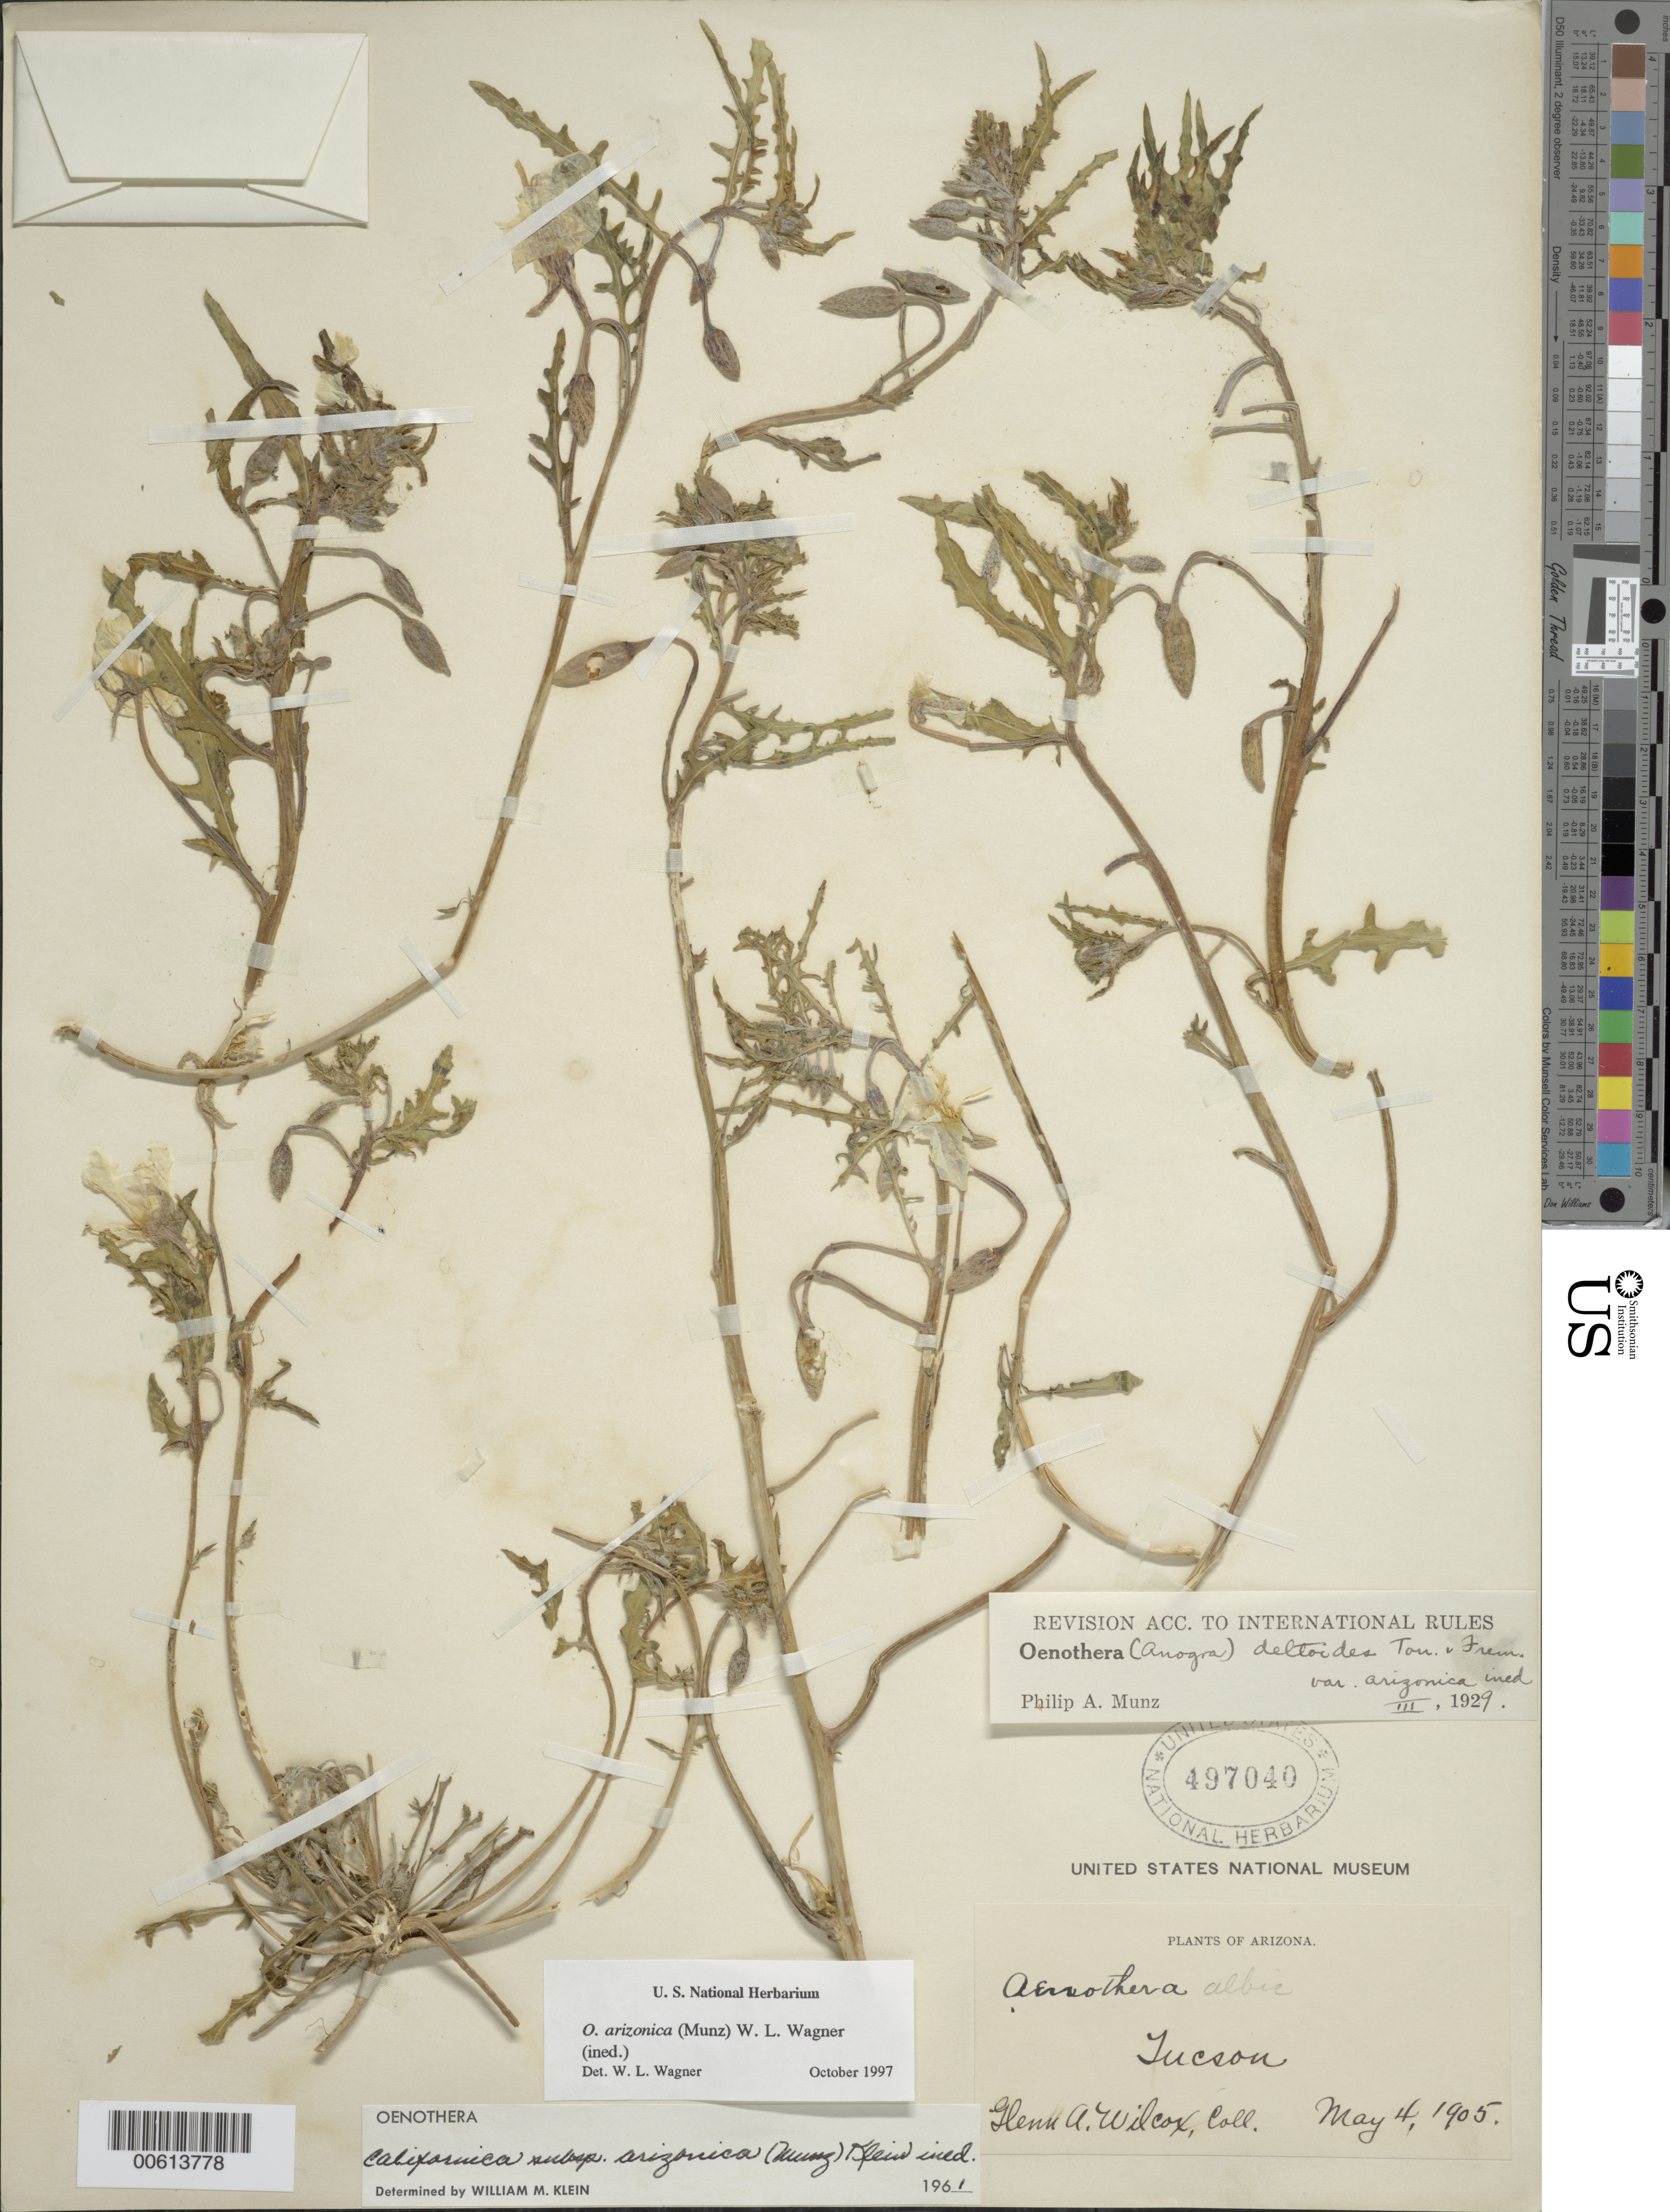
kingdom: Plantae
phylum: Tracheophyta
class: Magnoliopsida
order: Myrtales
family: Onagraceae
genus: Oenothera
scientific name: Oenothera arizonica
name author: (Munz) W.L. Wagner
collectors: G. Wilcox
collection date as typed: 04 May 1905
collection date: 1905-05-04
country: United States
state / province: Arizona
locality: Tucson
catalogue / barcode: US 497040